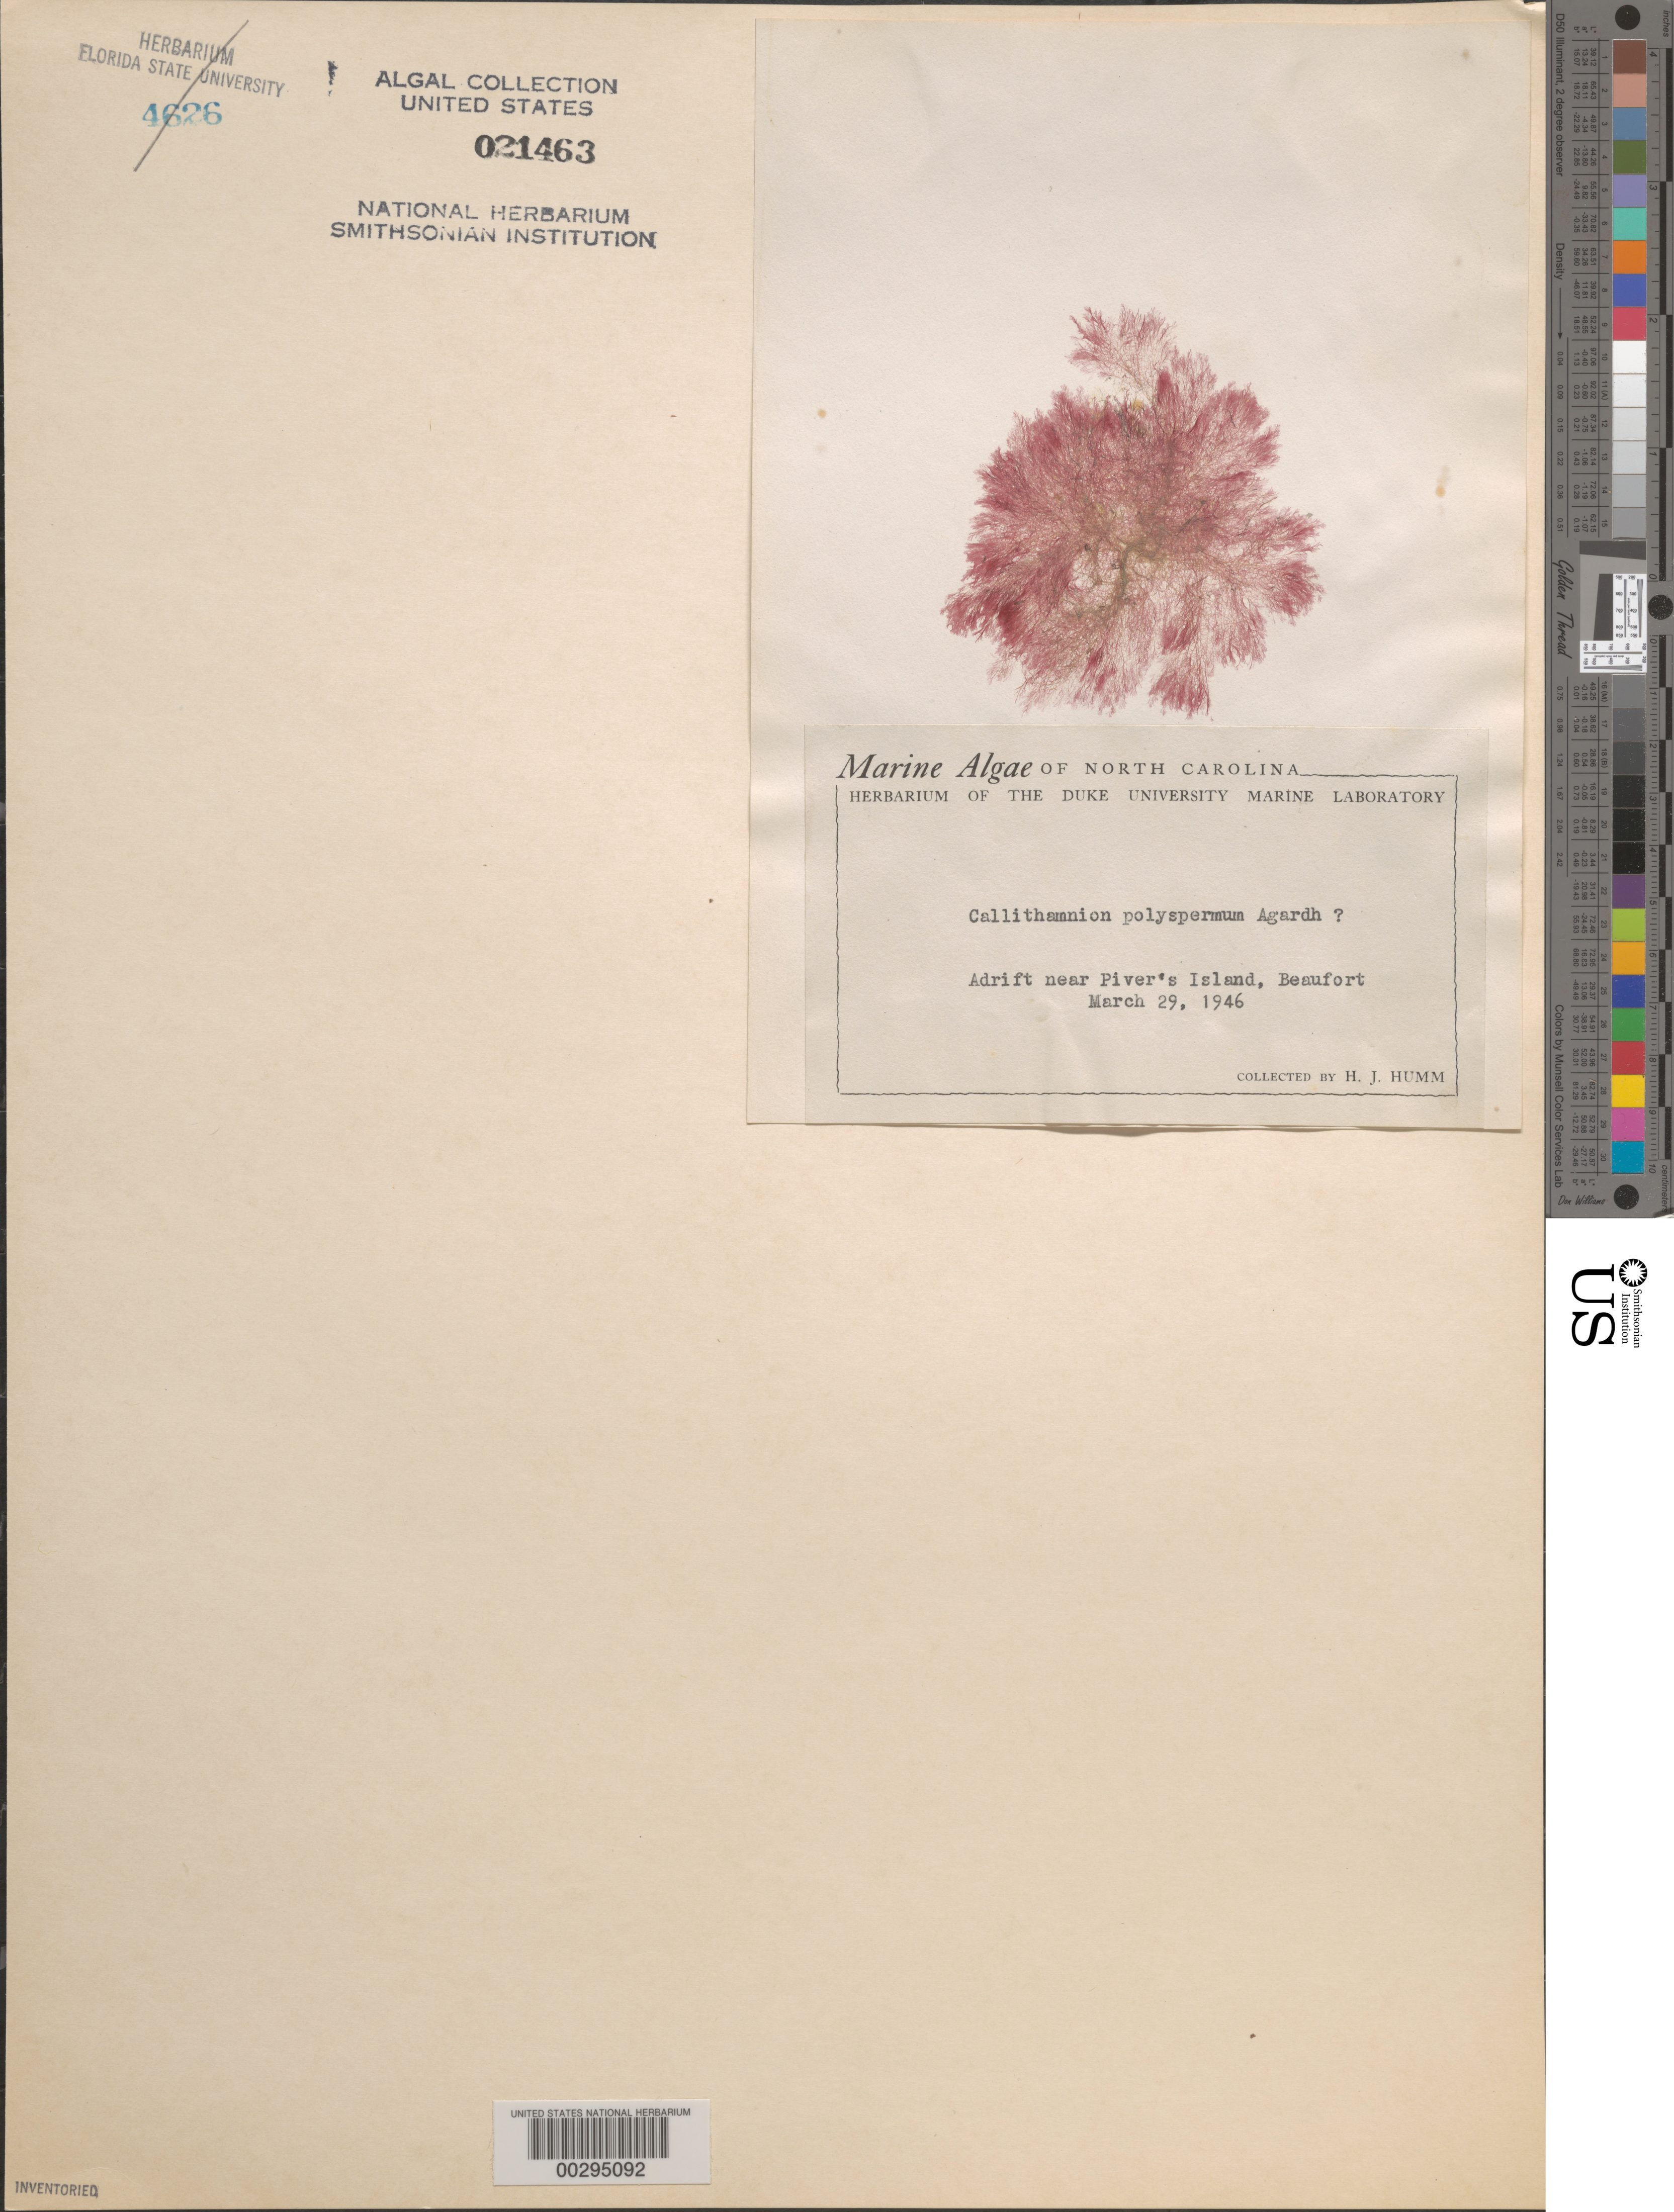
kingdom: Plantae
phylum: Rhodophyta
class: Florideophyceae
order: Ceramiales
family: Callithamniaceae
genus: Aglaothamnion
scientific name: Aglaothamnion hookeri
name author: (Dillwyn) C.A. Maggs & Hommers.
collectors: H. J. Humm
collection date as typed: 29 Mar 1946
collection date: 1946-03-29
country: United States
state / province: North Carolina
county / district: Carteret County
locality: Beaufort, near Piver's Island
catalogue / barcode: US 21463